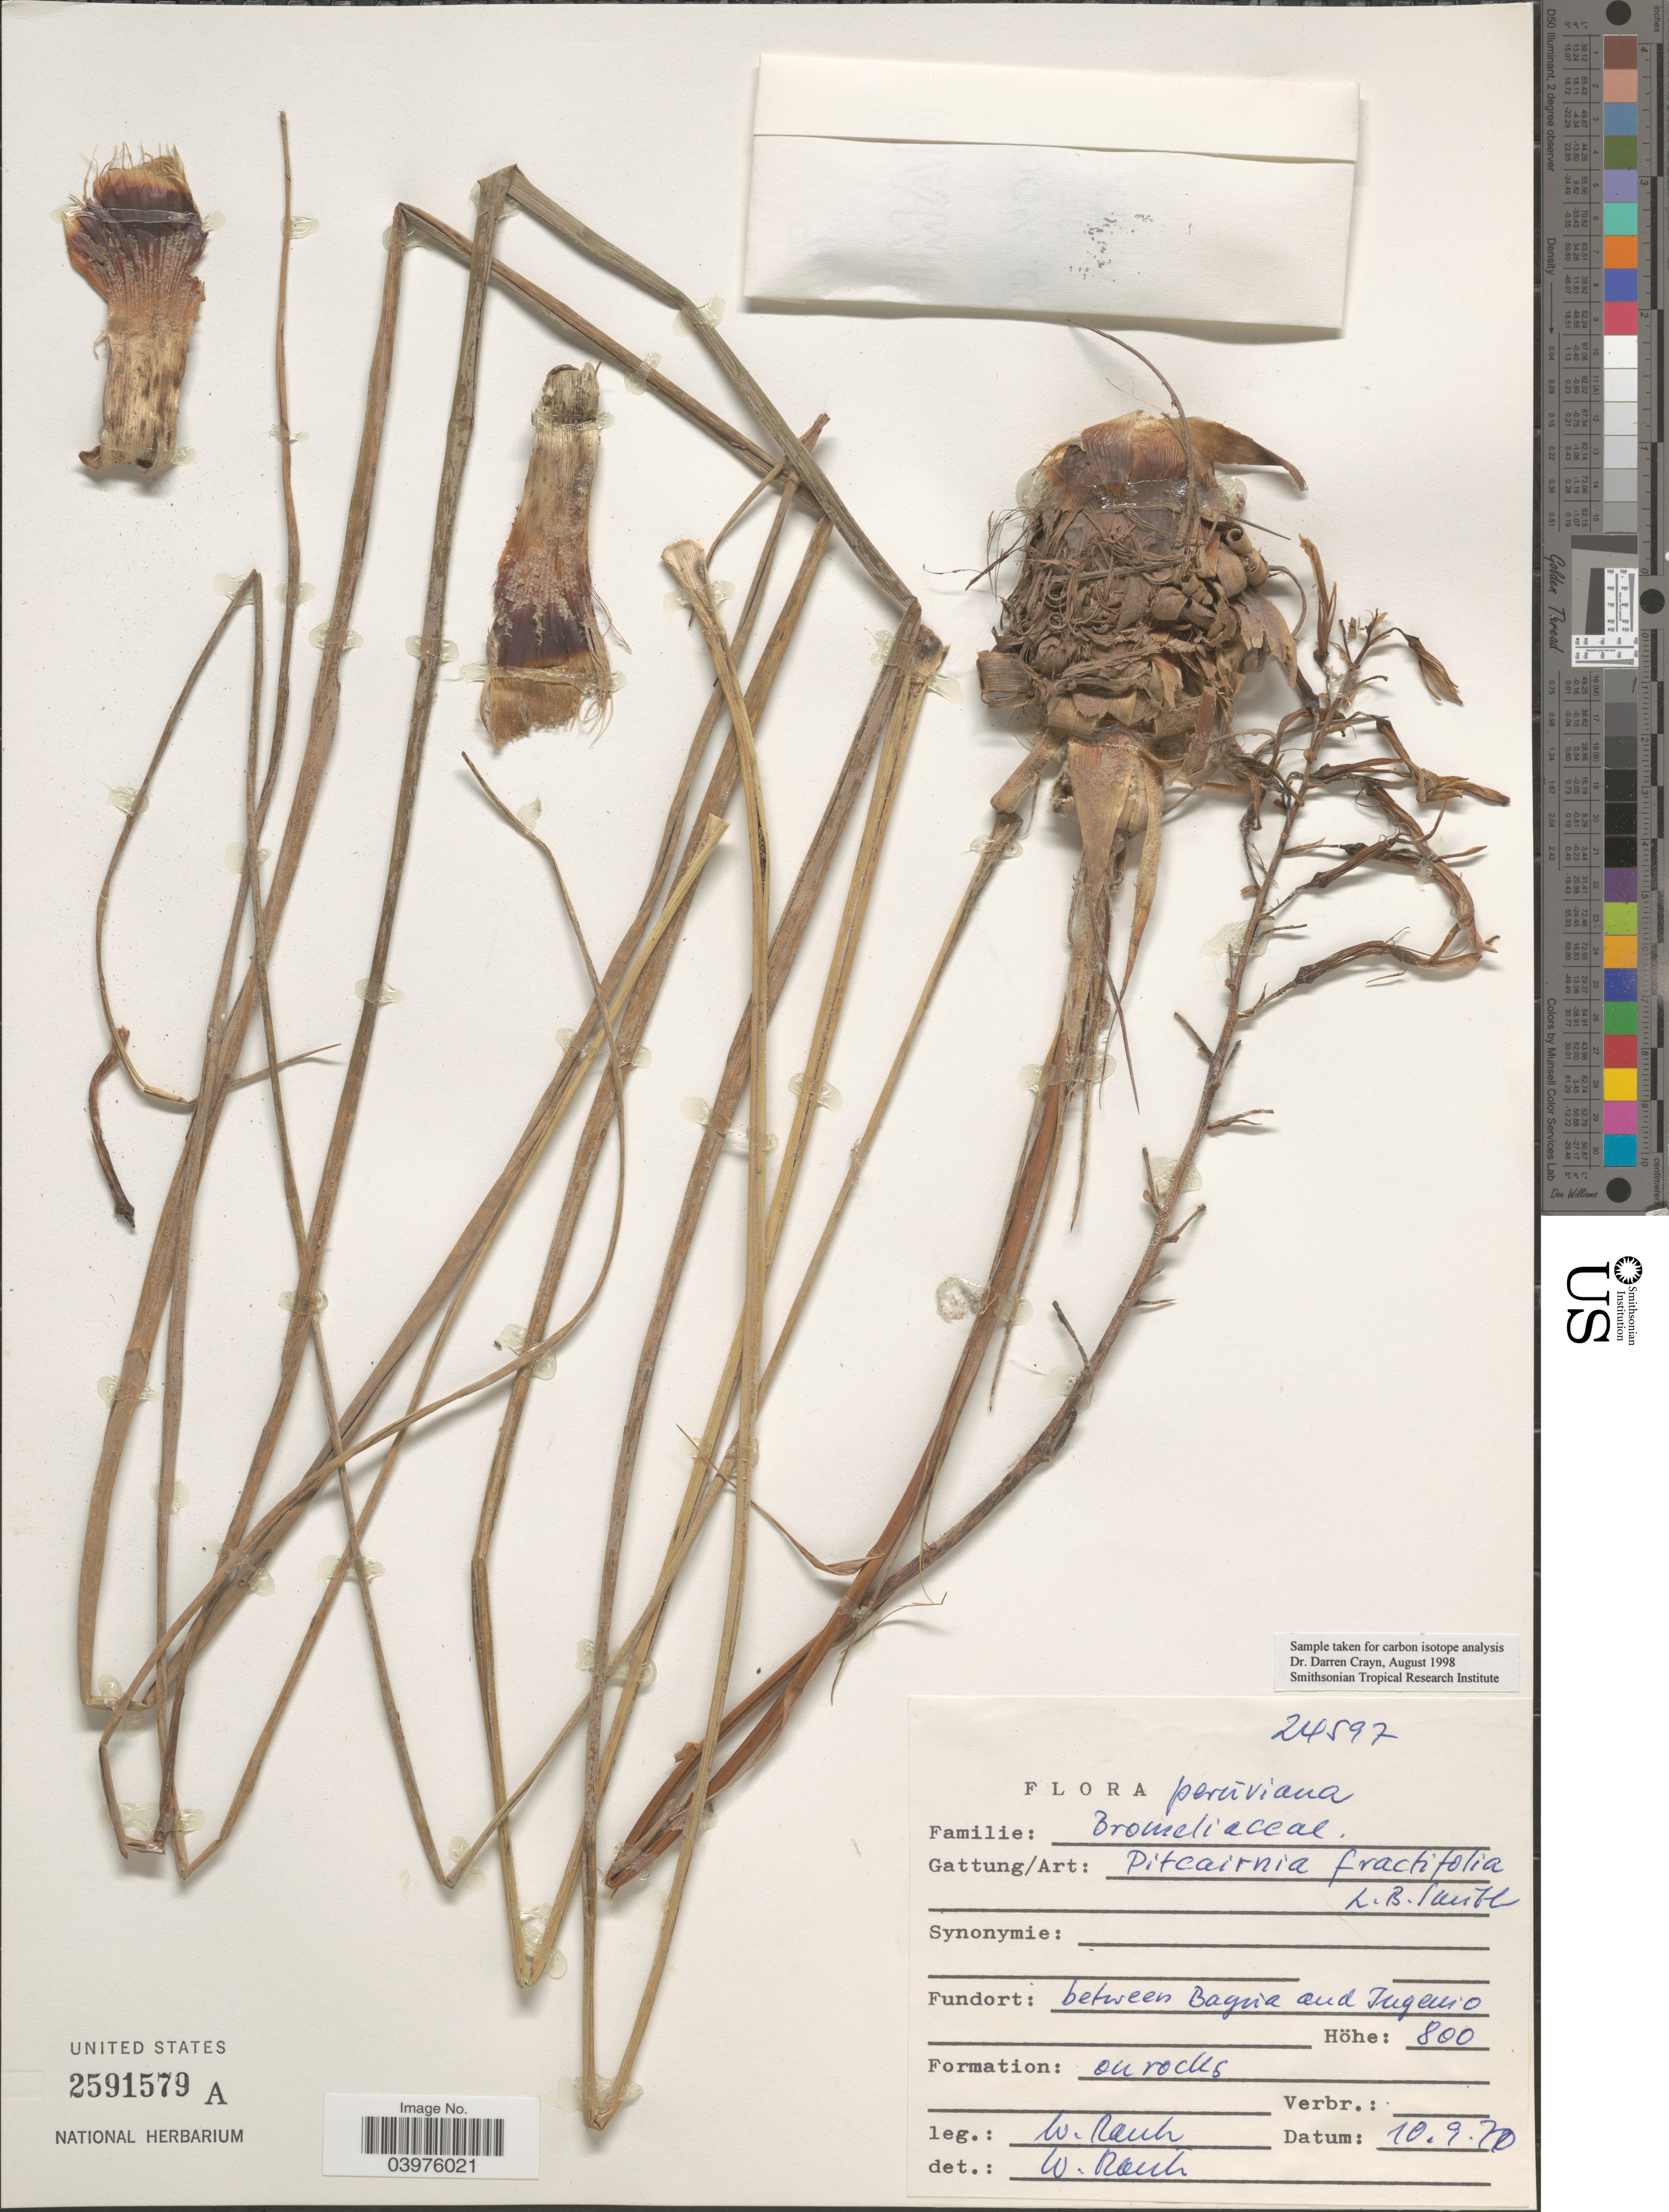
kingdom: Plantae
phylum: Tracheophyta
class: Liliopsida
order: Poales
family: Bromeliaceae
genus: Pitcairnia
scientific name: Pitcairnia fractifolia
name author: L.B. Sm.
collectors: W. Rauh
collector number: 24597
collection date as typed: Transcribed d/m/y: 10/9/70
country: Peru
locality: Between Bagua and Ingenio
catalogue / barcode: US 2591579A